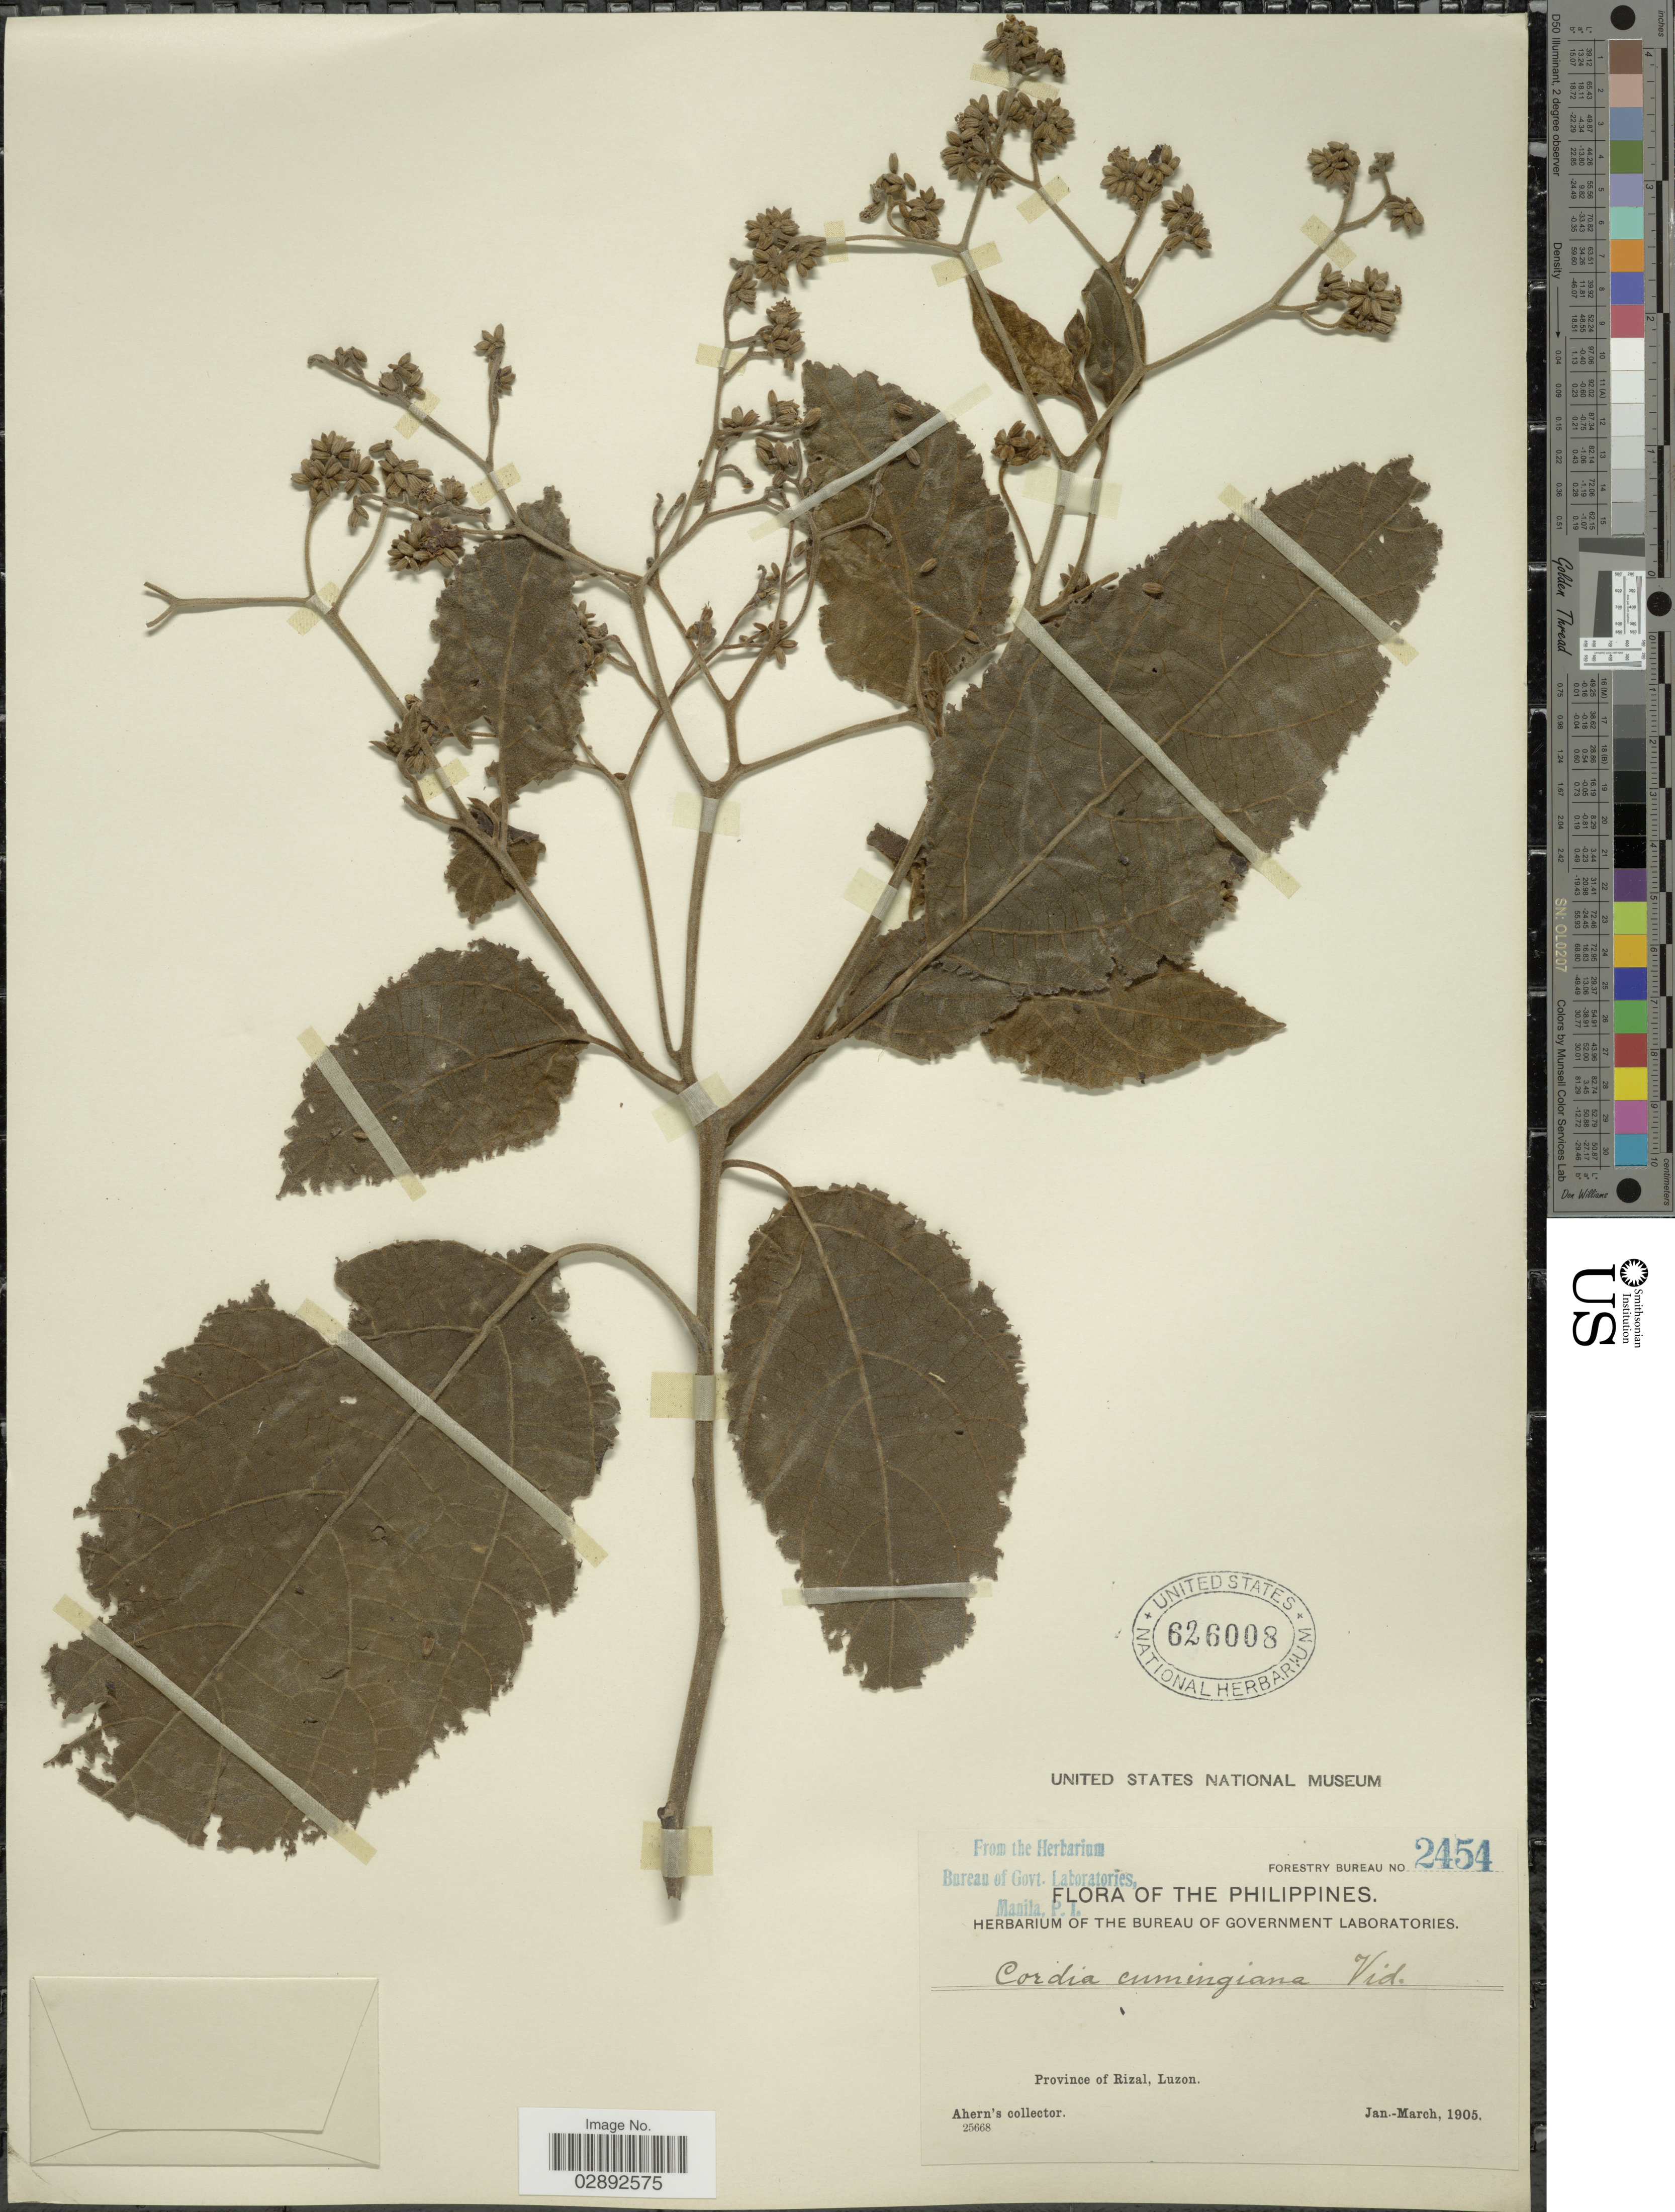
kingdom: Plantae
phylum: Tracheophyta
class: Magnoliopsida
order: Boraginales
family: Cordiaceae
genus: Cordia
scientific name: Cordia cumingiana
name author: Vidal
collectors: Ahern's collector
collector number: Forestry Bureau 2454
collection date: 1905-01/1905-03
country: Philippines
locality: Province of Rizal, Luzon.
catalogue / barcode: US 626008